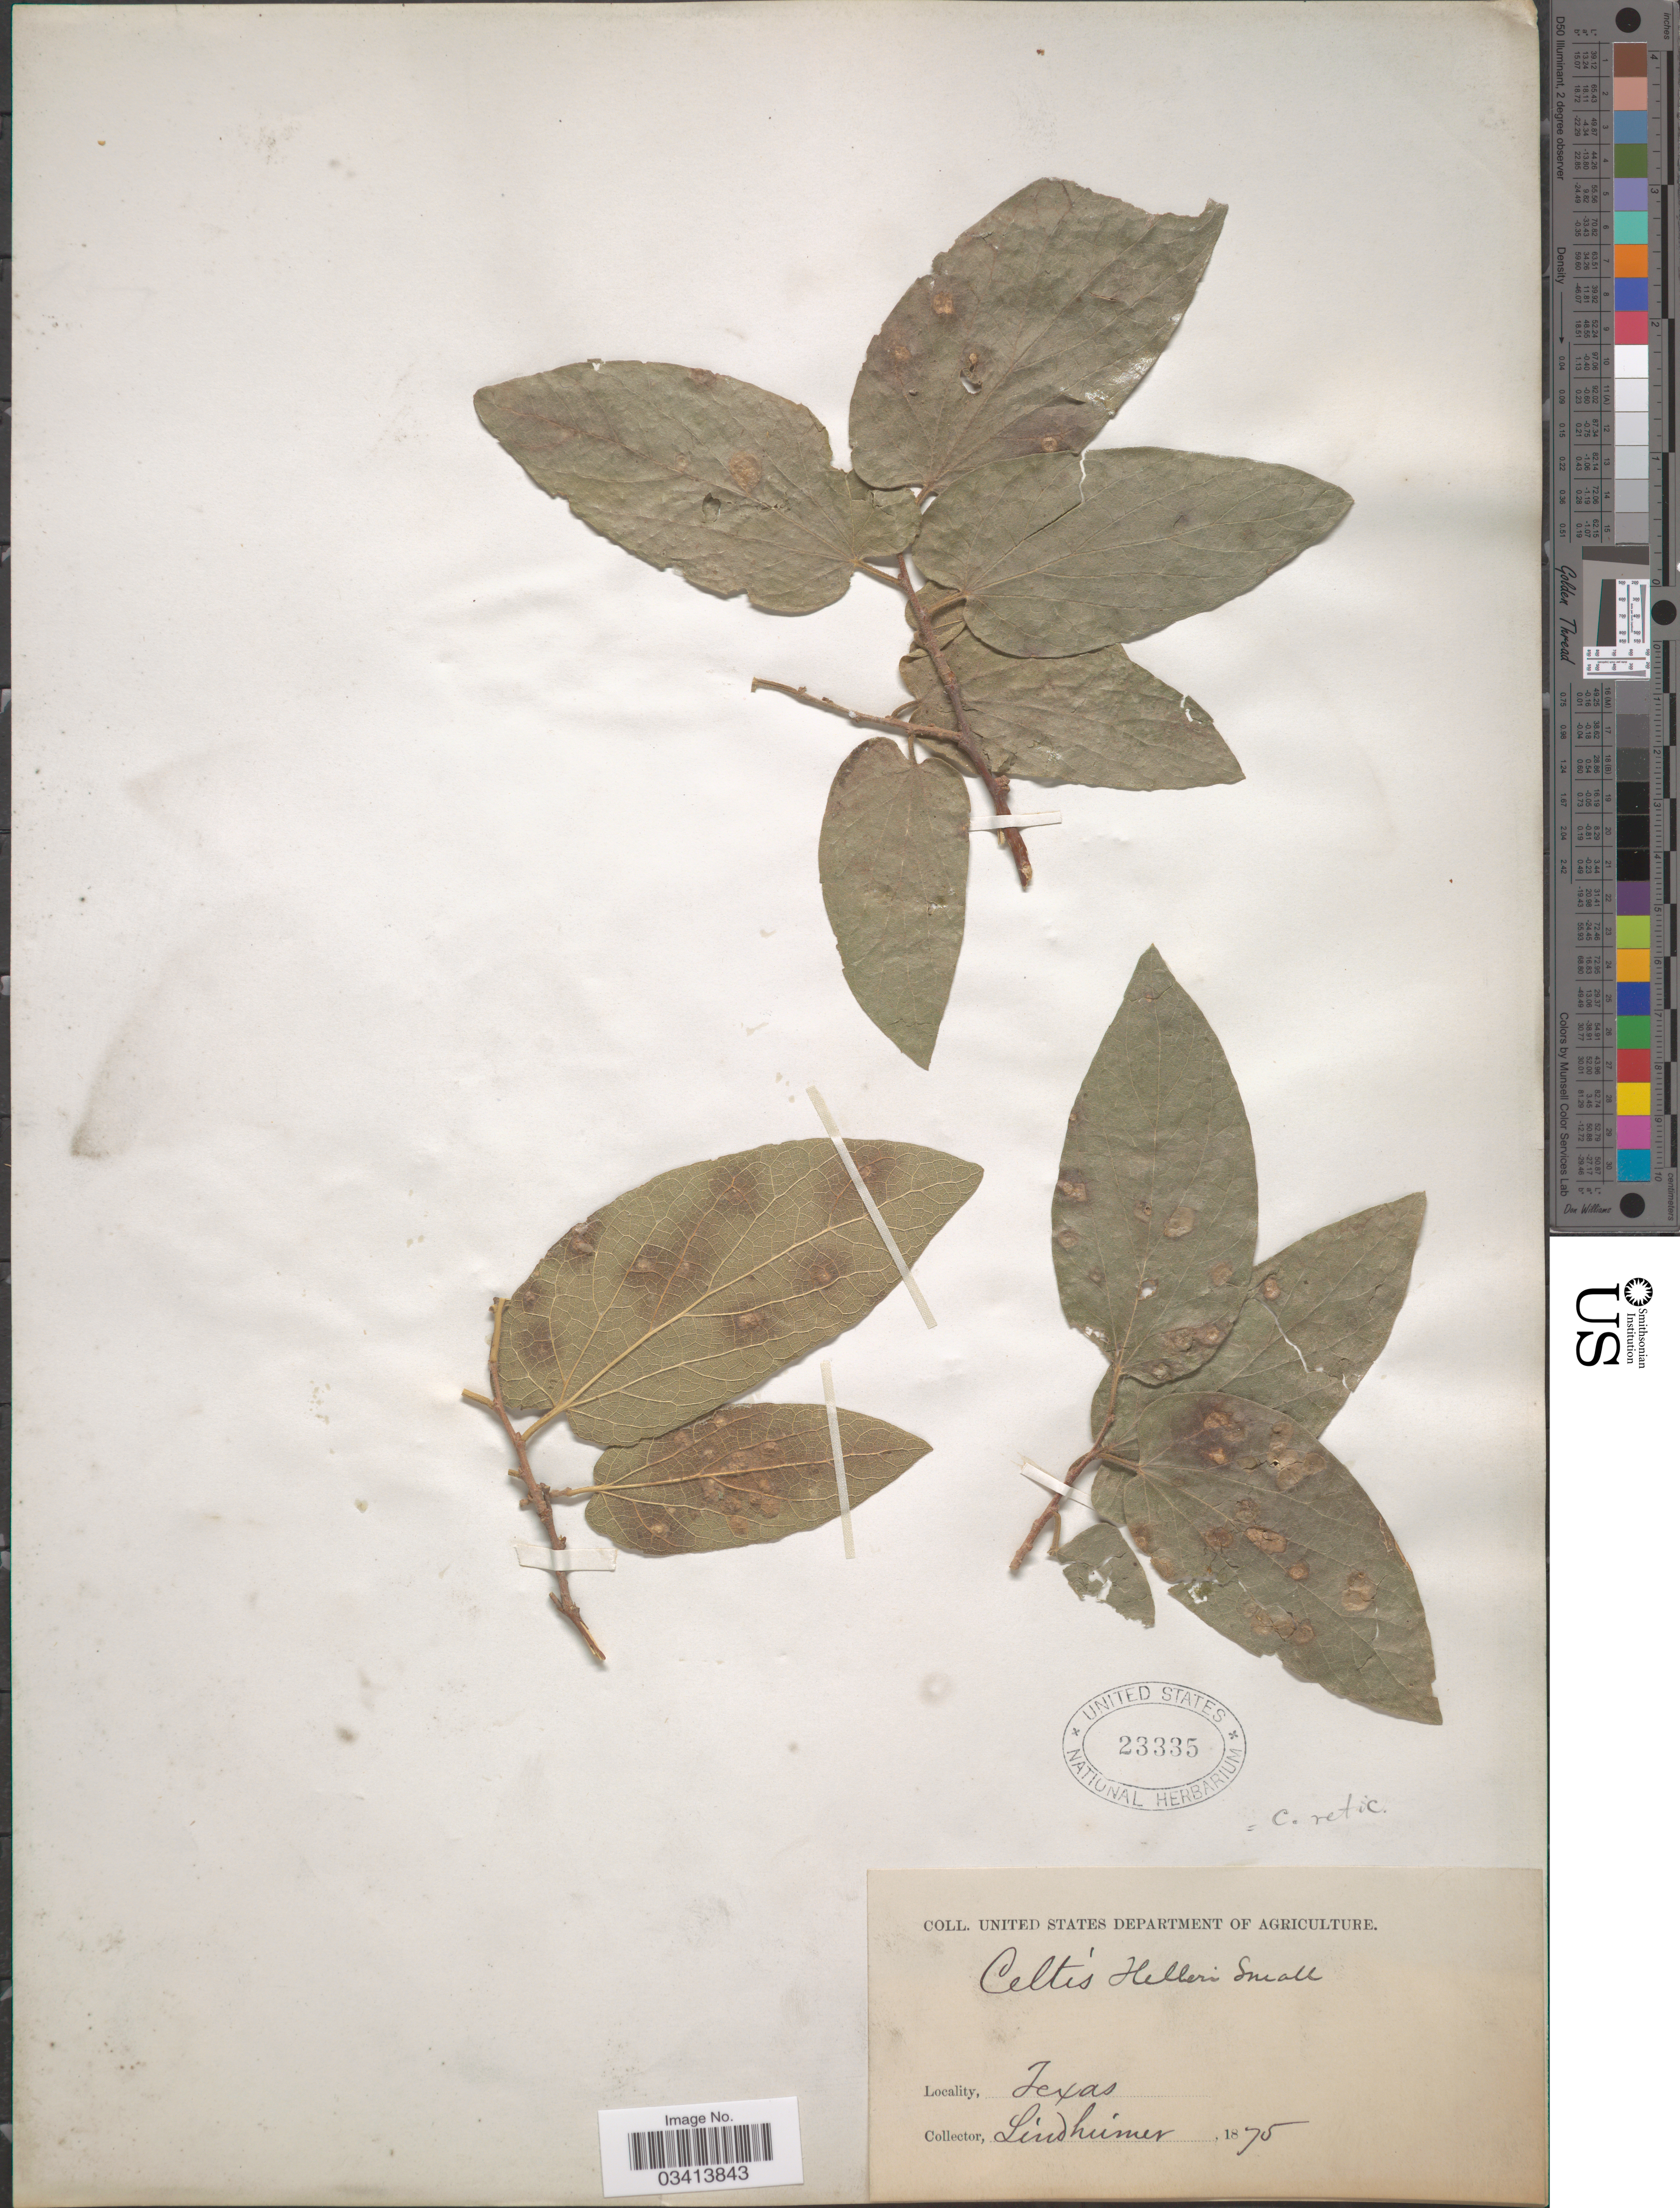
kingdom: Plantae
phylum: Tracheophyta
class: Magnoliopsida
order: Rosales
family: Cannabaceae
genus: Celtis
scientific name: Celtis lindheimeri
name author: Engelm. ex K. Koch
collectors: -. Lindheimer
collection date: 1875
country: United States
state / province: Texas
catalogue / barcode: US 23335